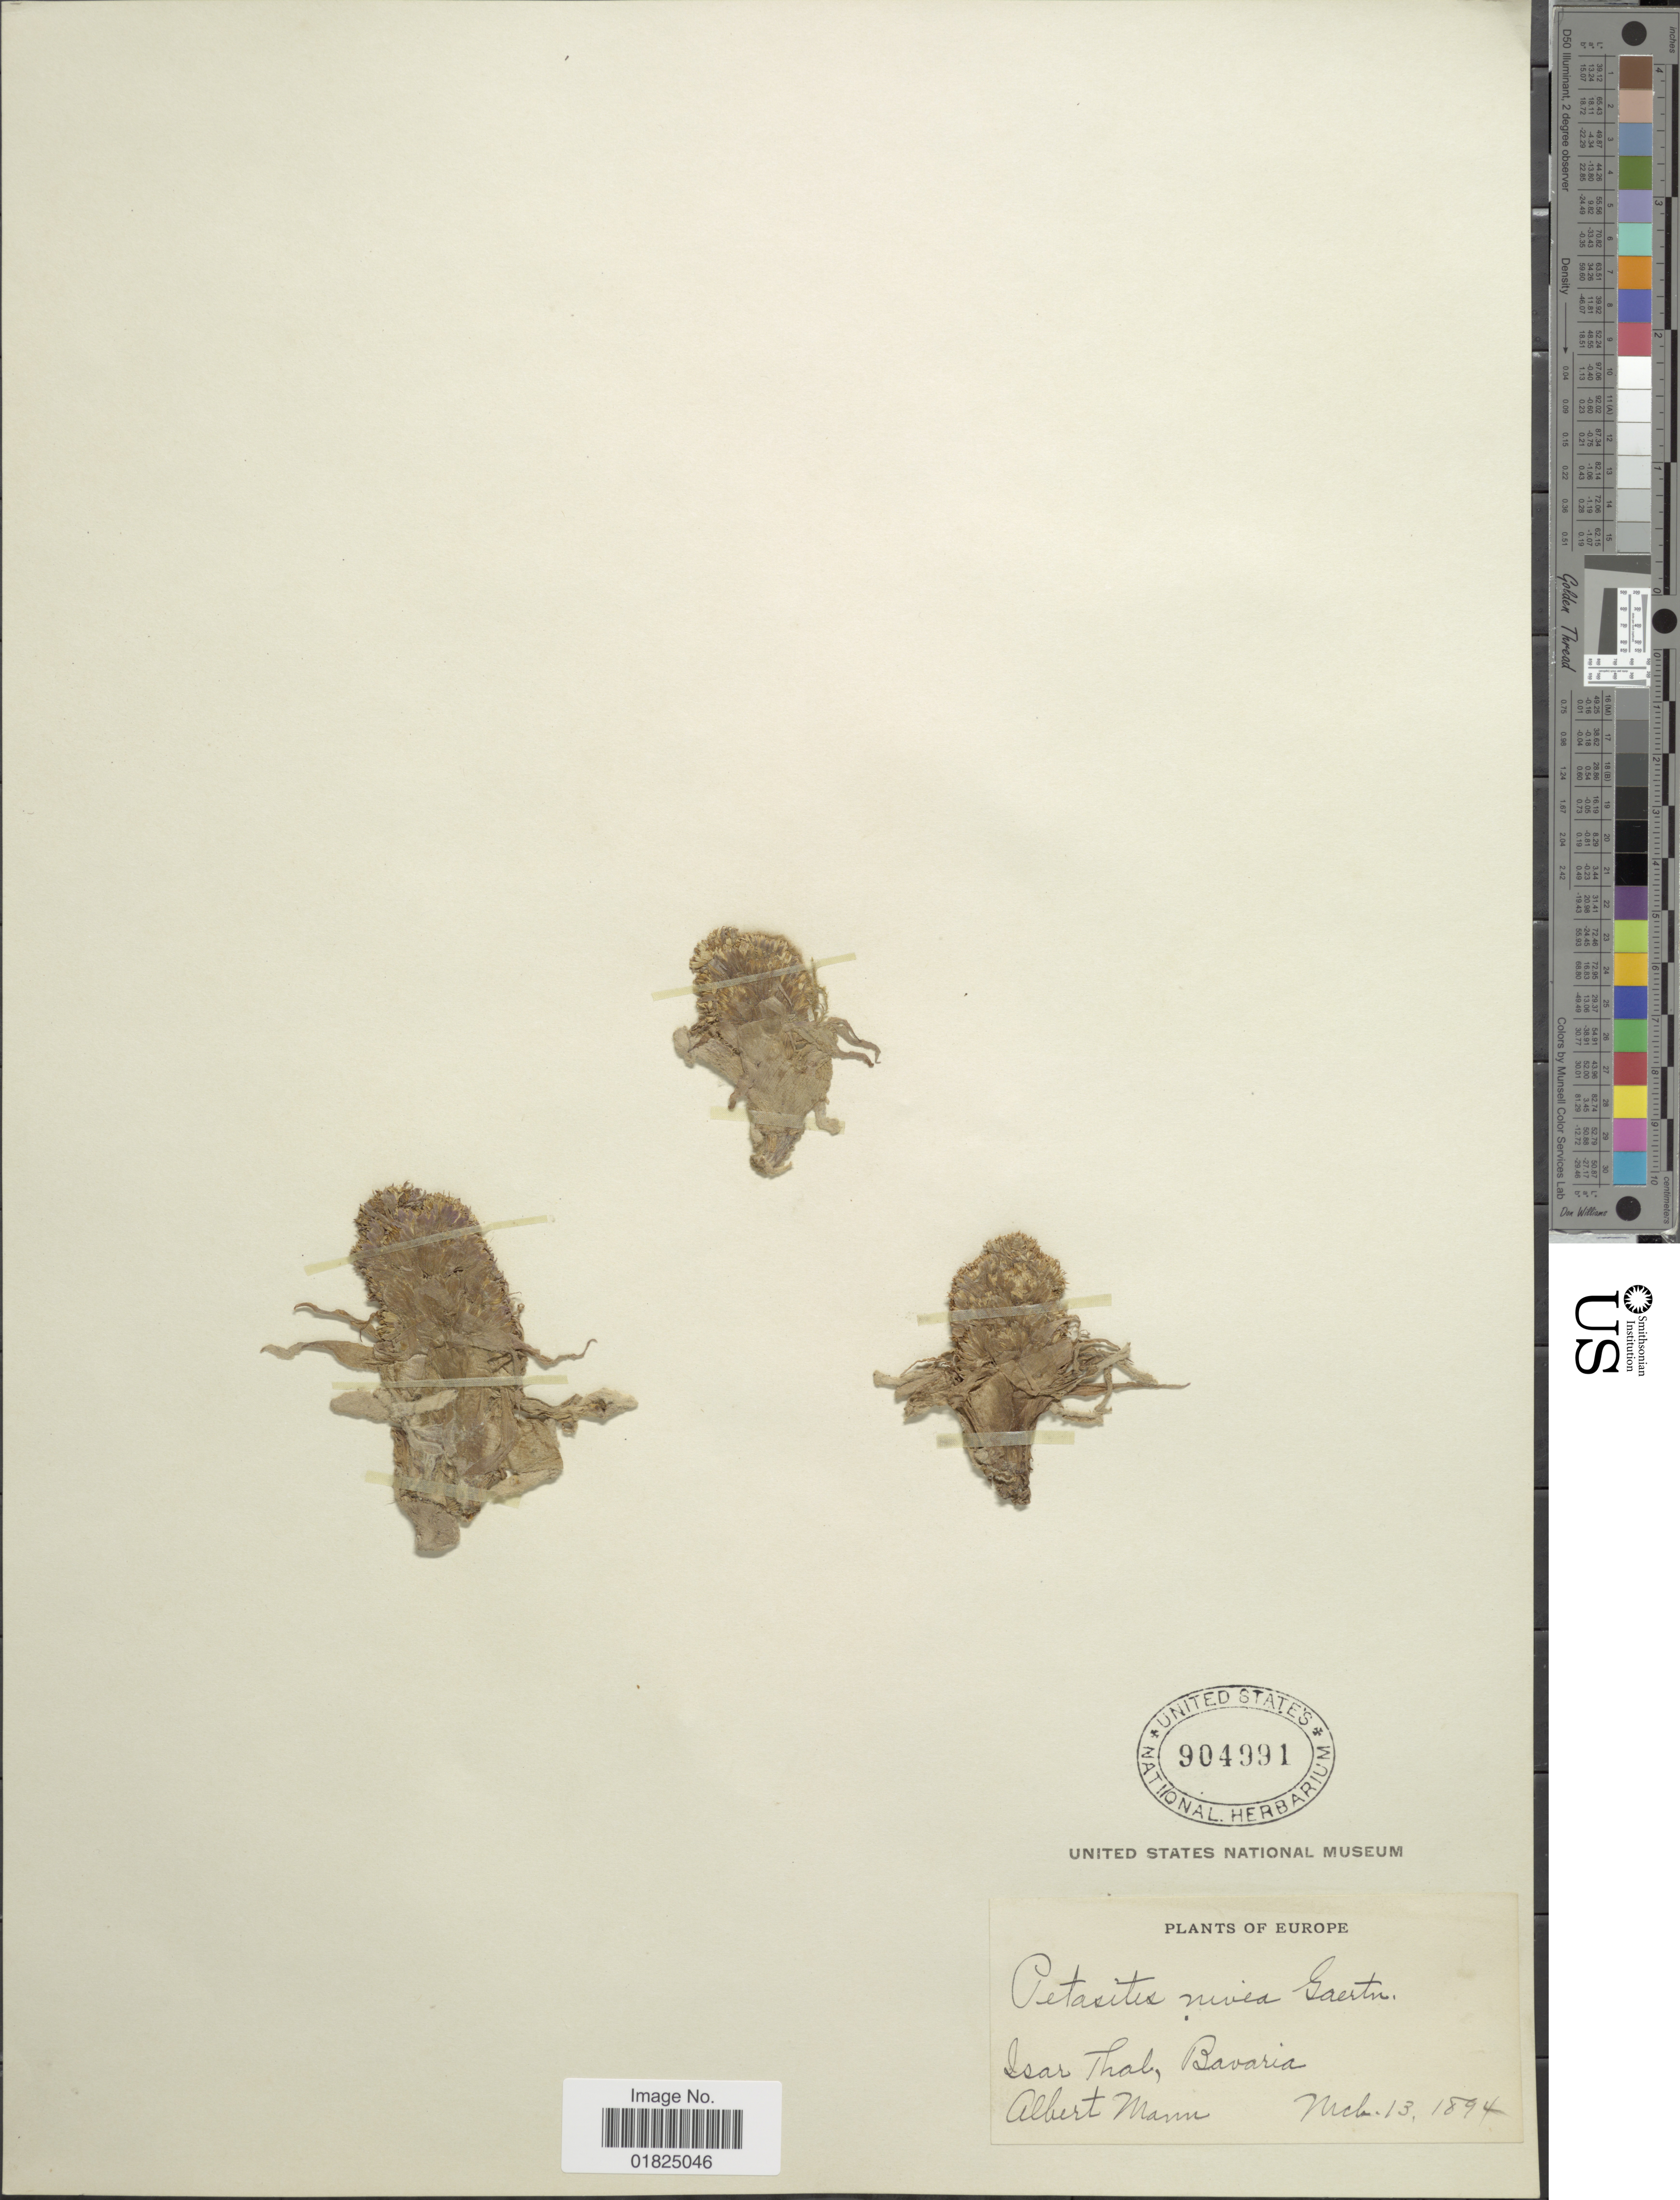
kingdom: Plantae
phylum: Tracheophyta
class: Magnoliopsida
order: Asterales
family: Asteraceae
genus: Petasites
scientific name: Petasites paradoxus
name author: (Retz.) Baumg.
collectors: A. Mann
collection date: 1894-03-13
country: Germany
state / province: Bayern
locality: Isar Thal, Bavaria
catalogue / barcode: US 904991